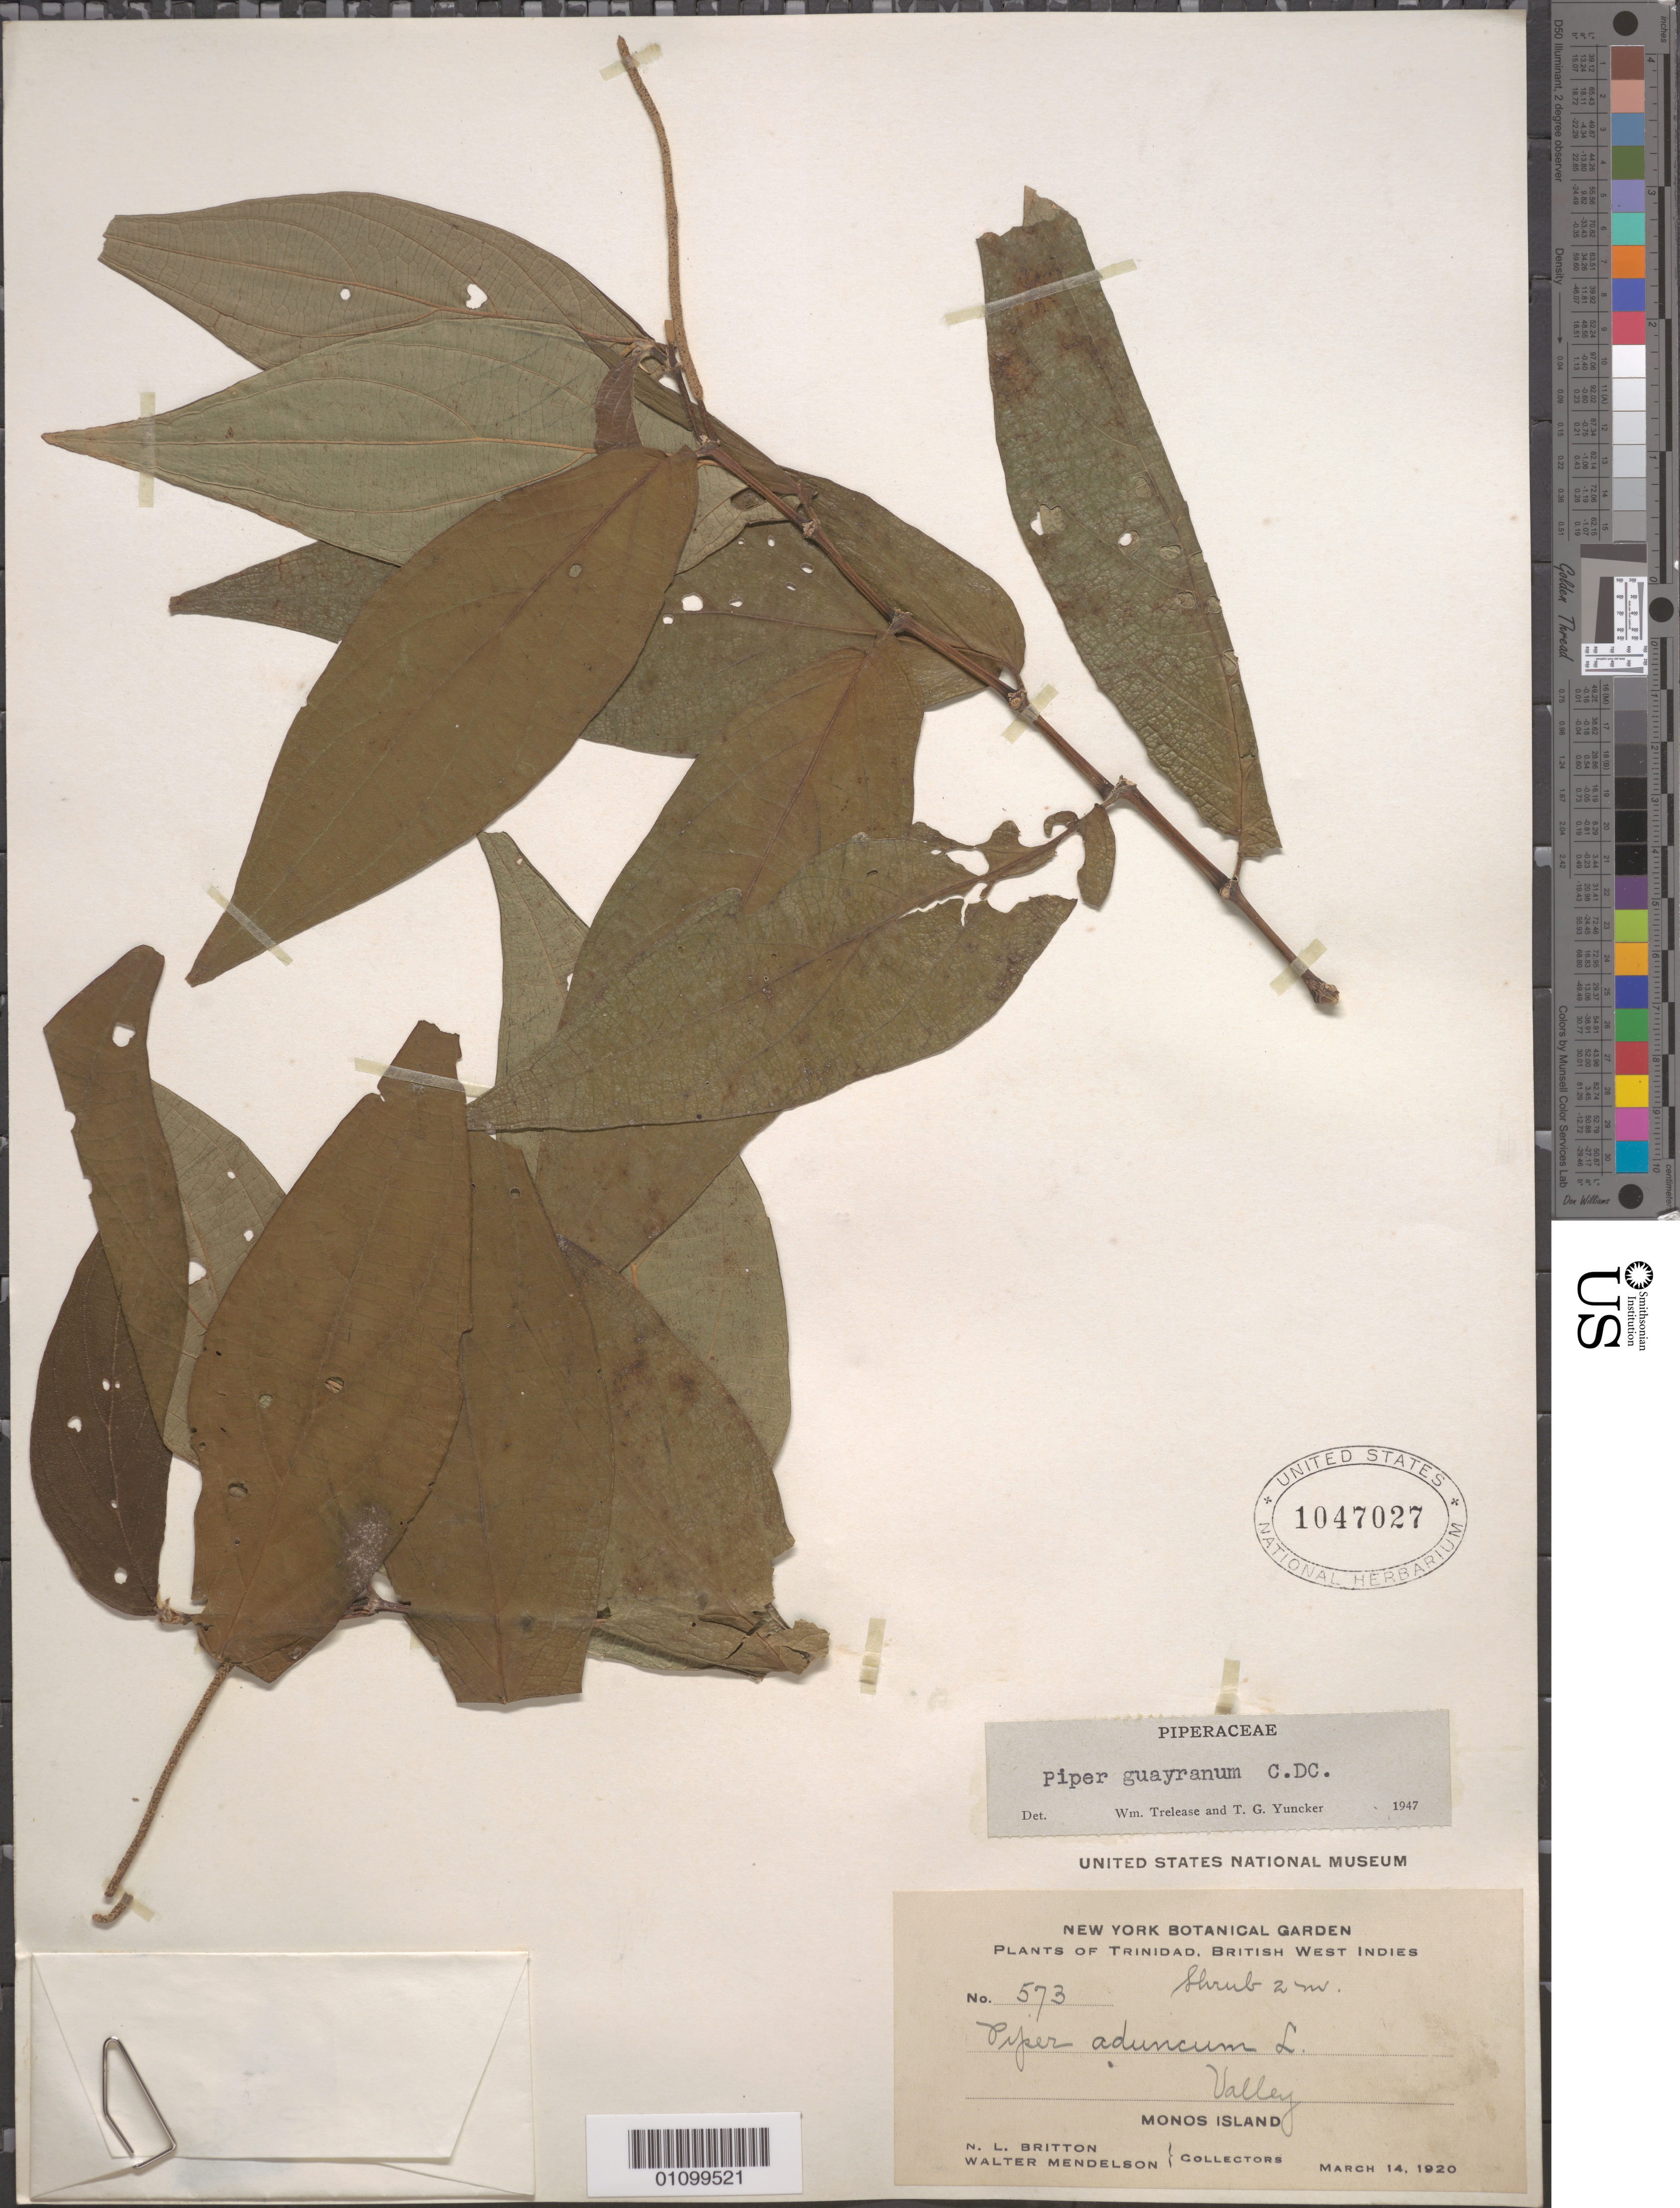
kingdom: Plantae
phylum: Tracheophyta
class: Magnoliopsida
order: Piperales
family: Piperaceae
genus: Piper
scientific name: Piper guayranum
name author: C. DC.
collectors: N. Britton & W. Mendelson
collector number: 573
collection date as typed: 14 Mar 1920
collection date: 1920-03-14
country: Trinidad and Tobago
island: Trinidad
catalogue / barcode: US 1047027